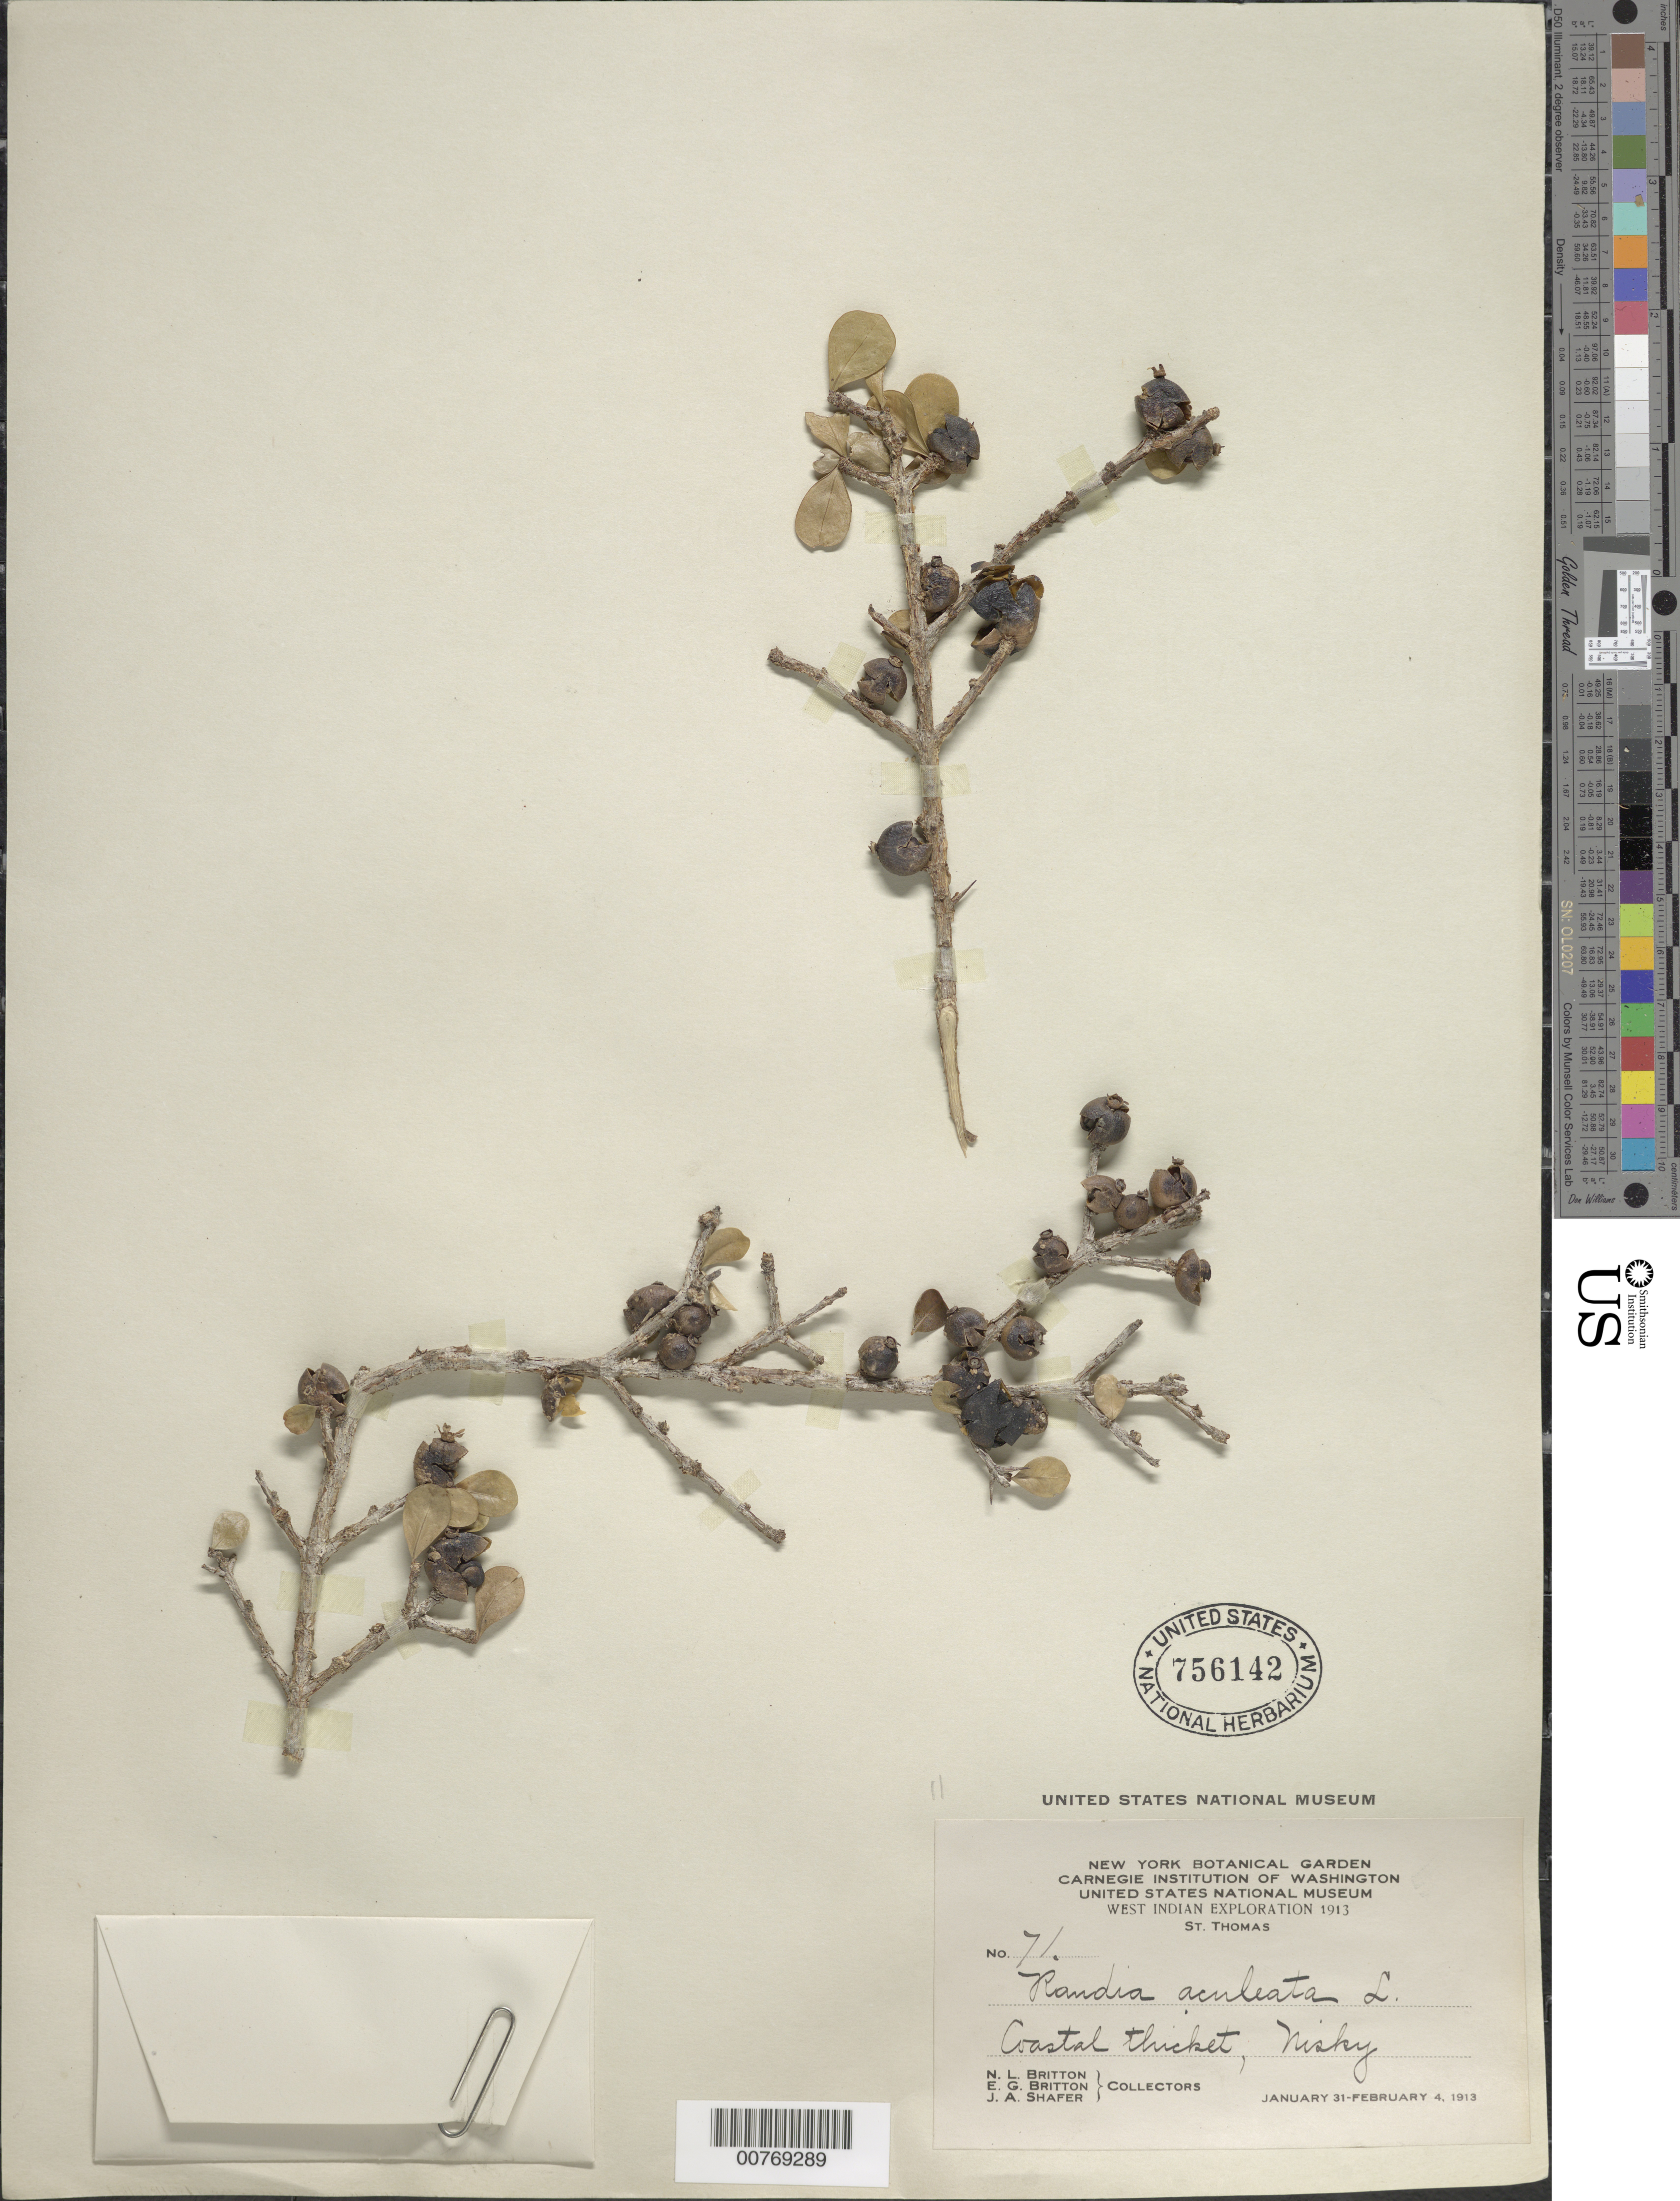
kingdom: Plantae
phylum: Tracheophyta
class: Magnoliopsida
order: Gentianales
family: Rubiaceae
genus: Randia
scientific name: Randia aculeata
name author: L.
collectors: N. Britton, E. G. Britton & J. A. Shafer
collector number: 71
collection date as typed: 31 Jan 1913 to 04 Feb 1913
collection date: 1913-01-31/1913-02-04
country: U.S. Virgin Islands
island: St. Thomas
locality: Misky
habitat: Coastal thicket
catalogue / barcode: US 756142